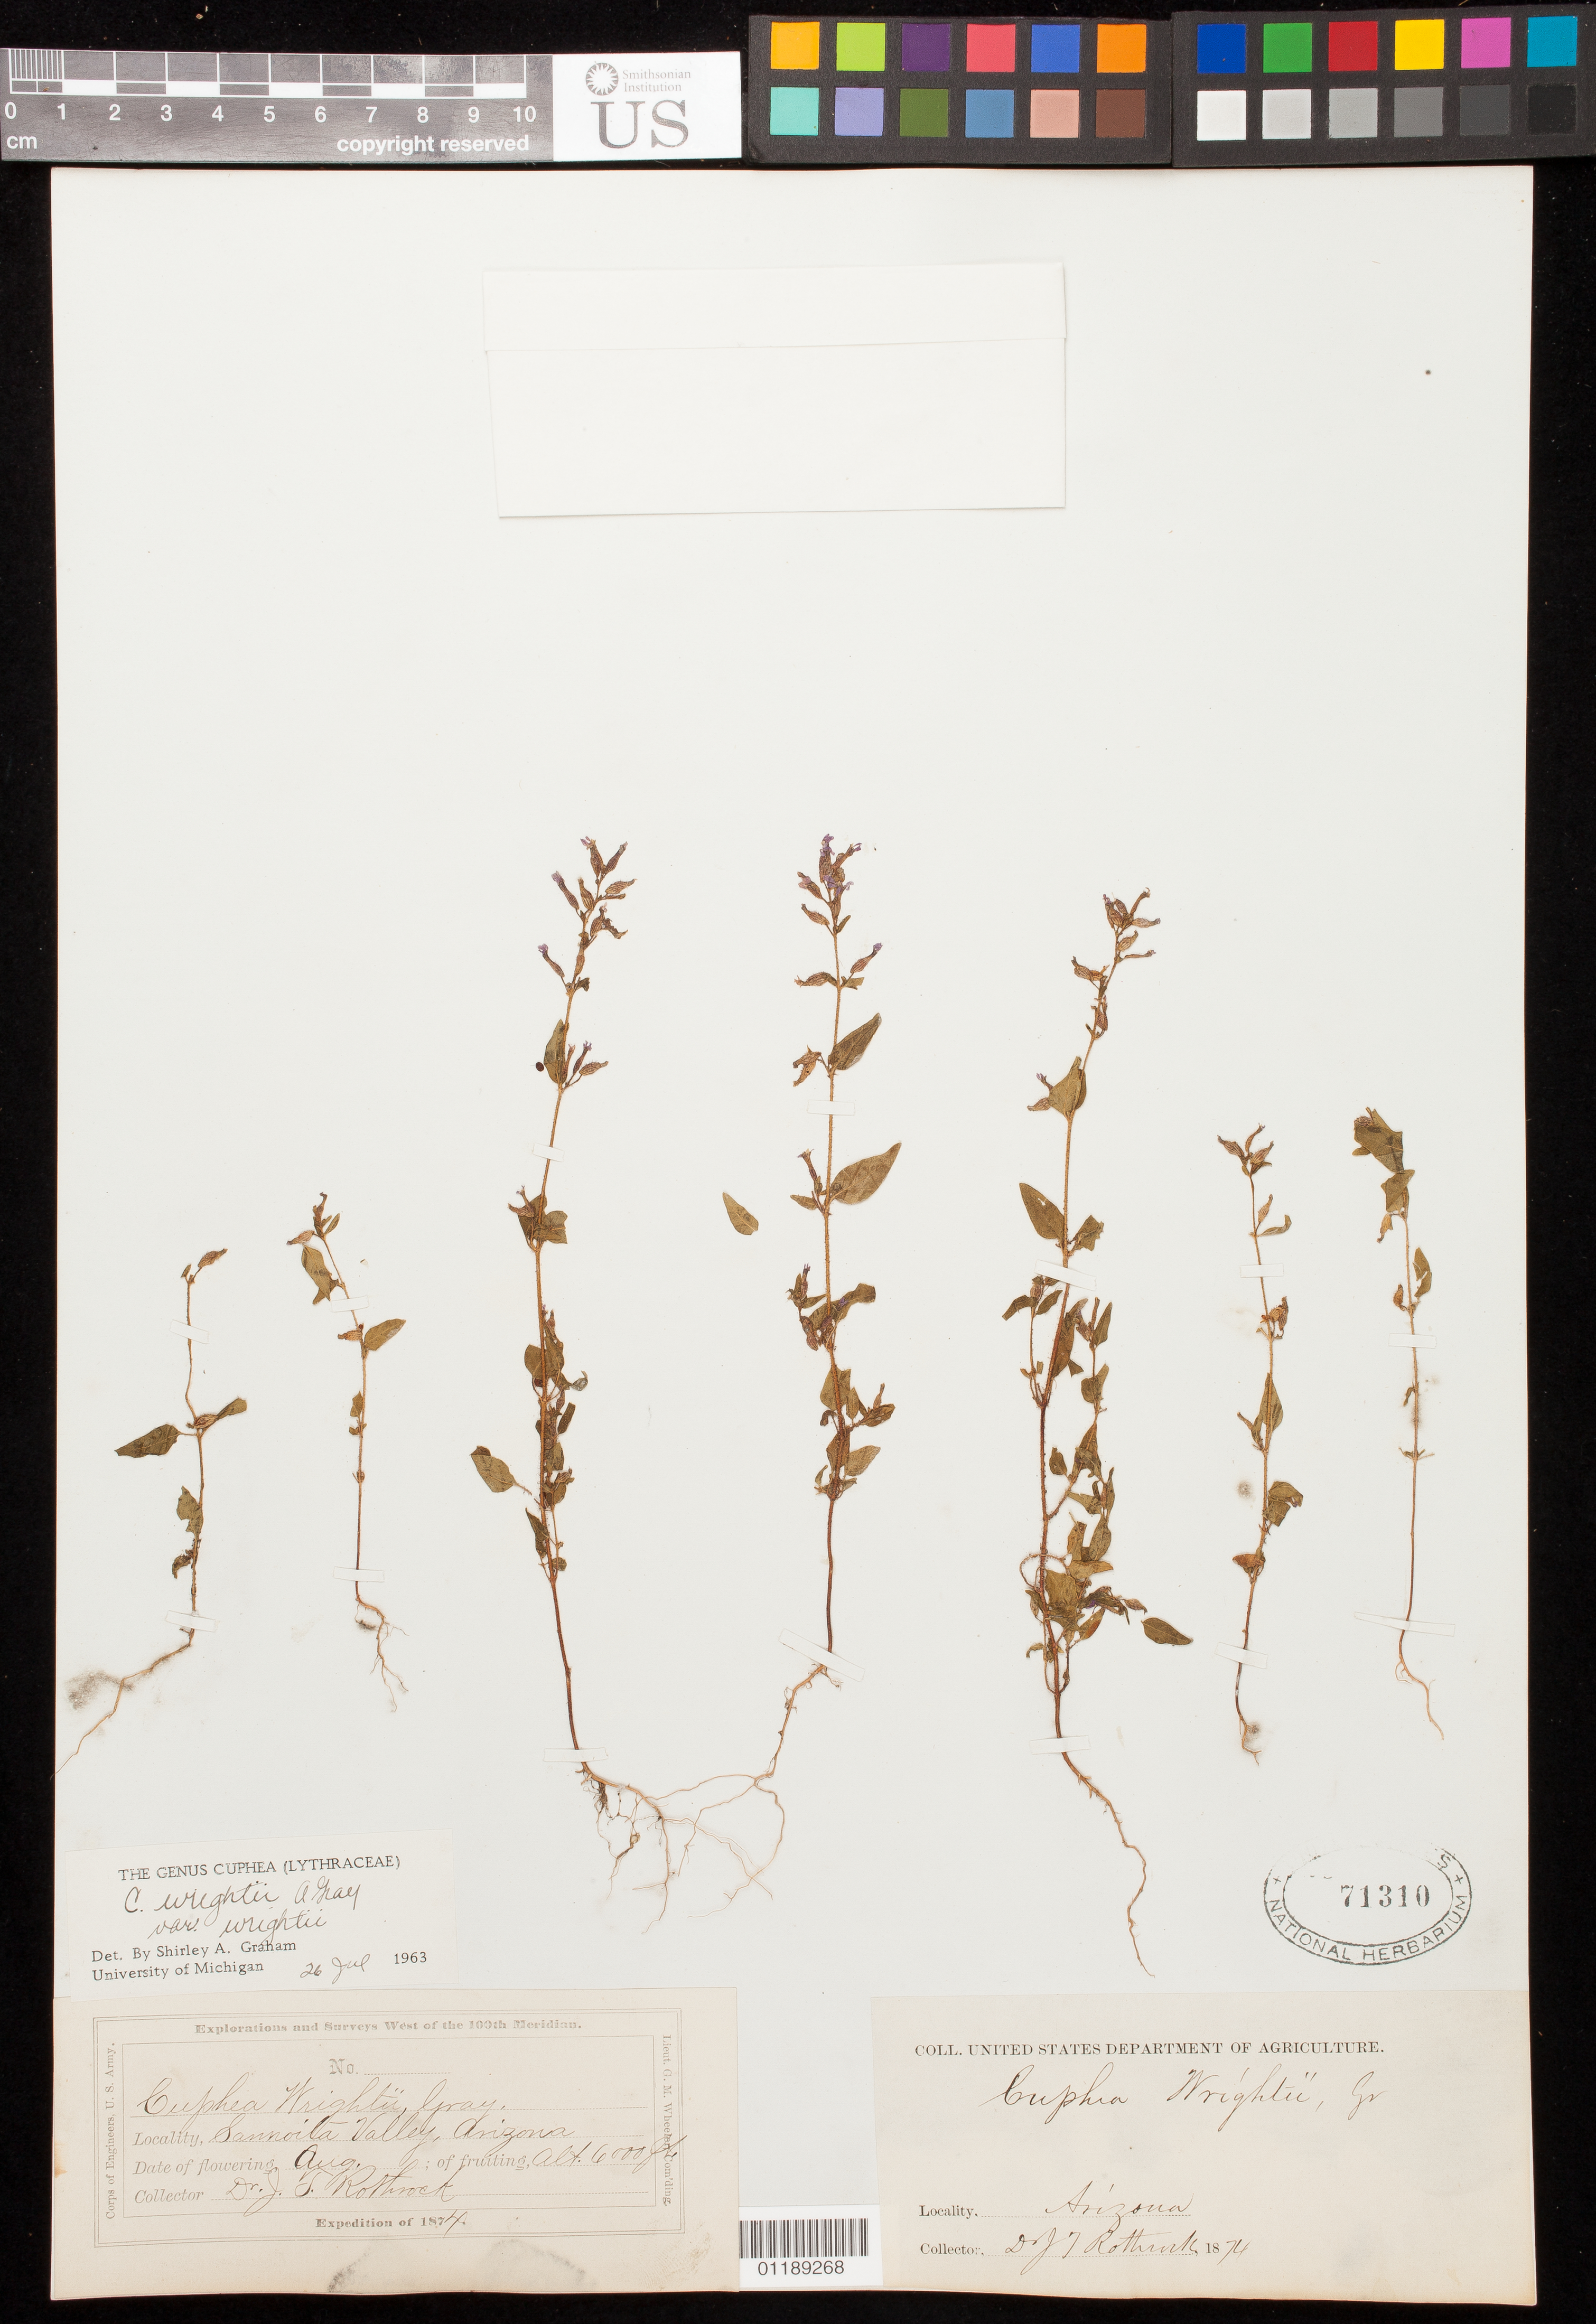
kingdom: Plantae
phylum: Tracheophyta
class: Magnoliopsida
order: Myrtales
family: Lythraceae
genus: Cuphea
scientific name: Cuphea wrightii var. wrightii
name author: A. Gray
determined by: Graham, Shirley Ann Tousch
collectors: J. T. Rothrock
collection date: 1874-08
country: United States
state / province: Arizona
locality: Sannoita Valley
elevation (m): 1829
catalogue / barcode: US 71310